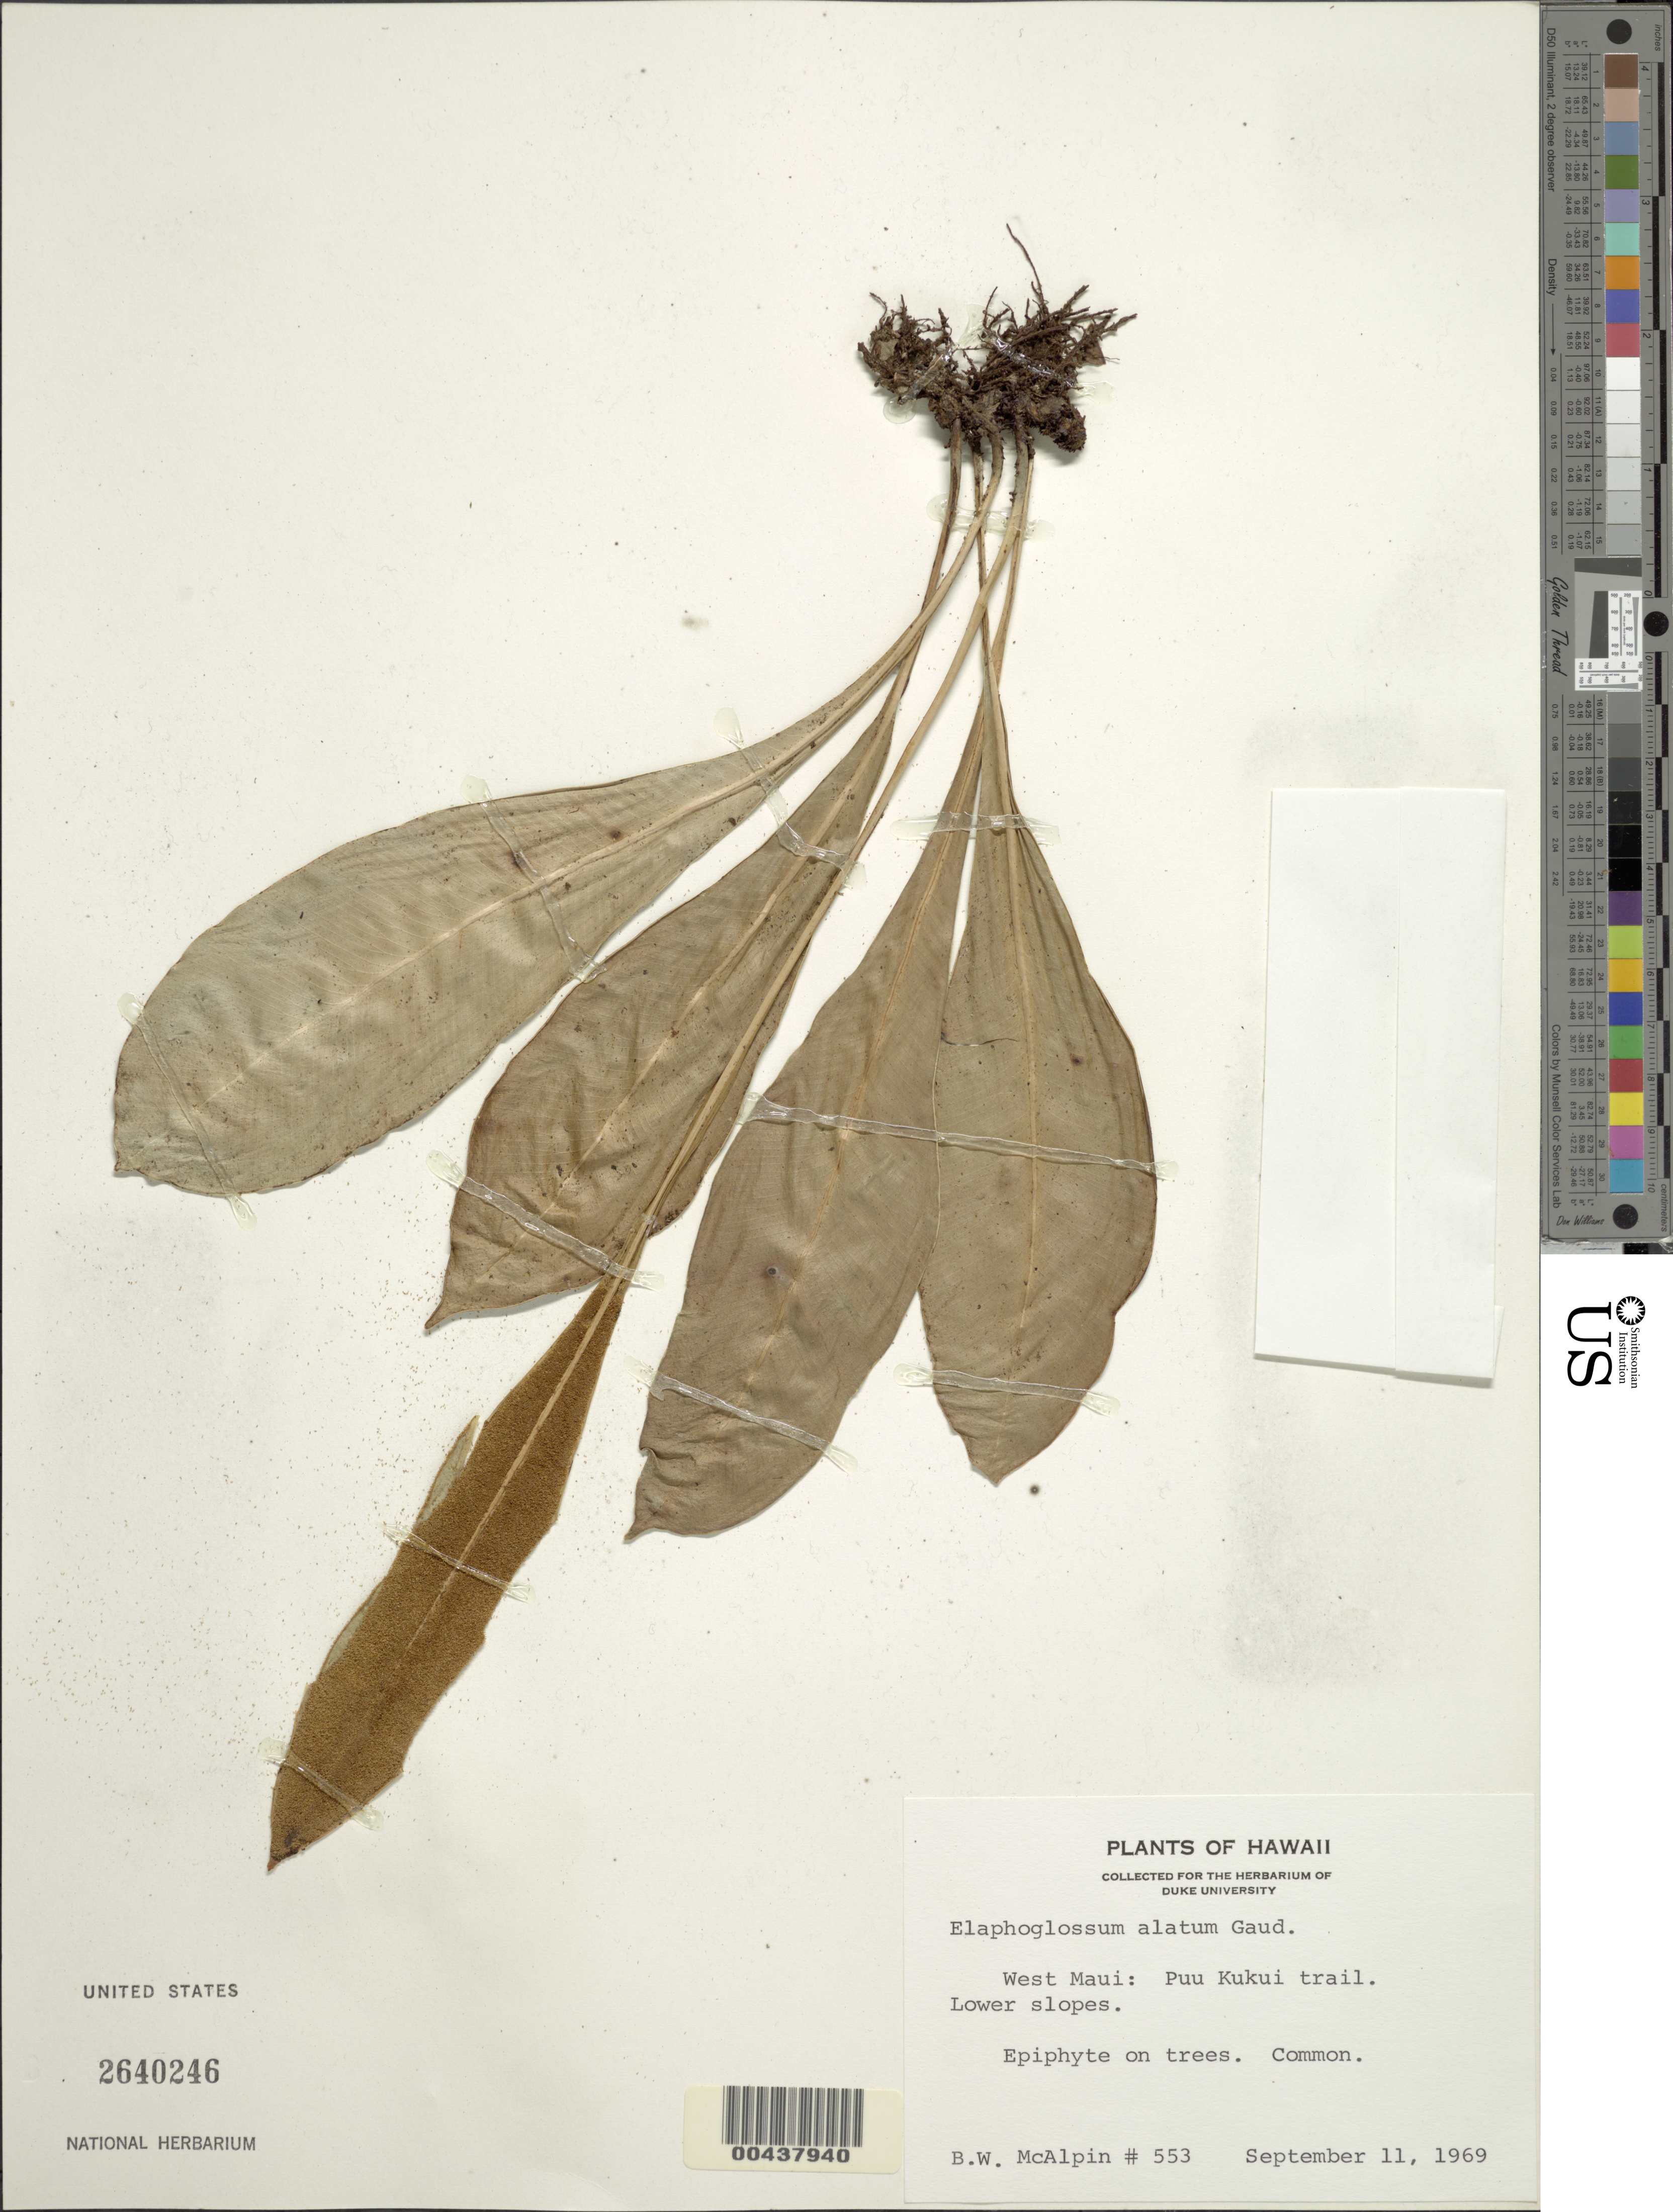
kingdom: Plantae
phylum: Tracheophyta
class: Polypodiopsida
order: Polypodiales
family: Dryopteridaceae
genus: Elaphoglossum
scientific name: Elaphoglossum parvisquameum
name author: Skottsb.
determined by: Wagner, W. L., (BOT), Smithsonian Institution - National Museum of Natural History (UNITED STATES)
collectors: B. McAlpine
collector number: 553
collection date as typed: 11 Sep 1969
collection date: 1969-09-11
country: United States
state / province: Hawaii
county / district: Maui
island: Maui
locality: W Maui: Puu Kukui trail. Lower slopes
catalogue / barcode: US 2640246